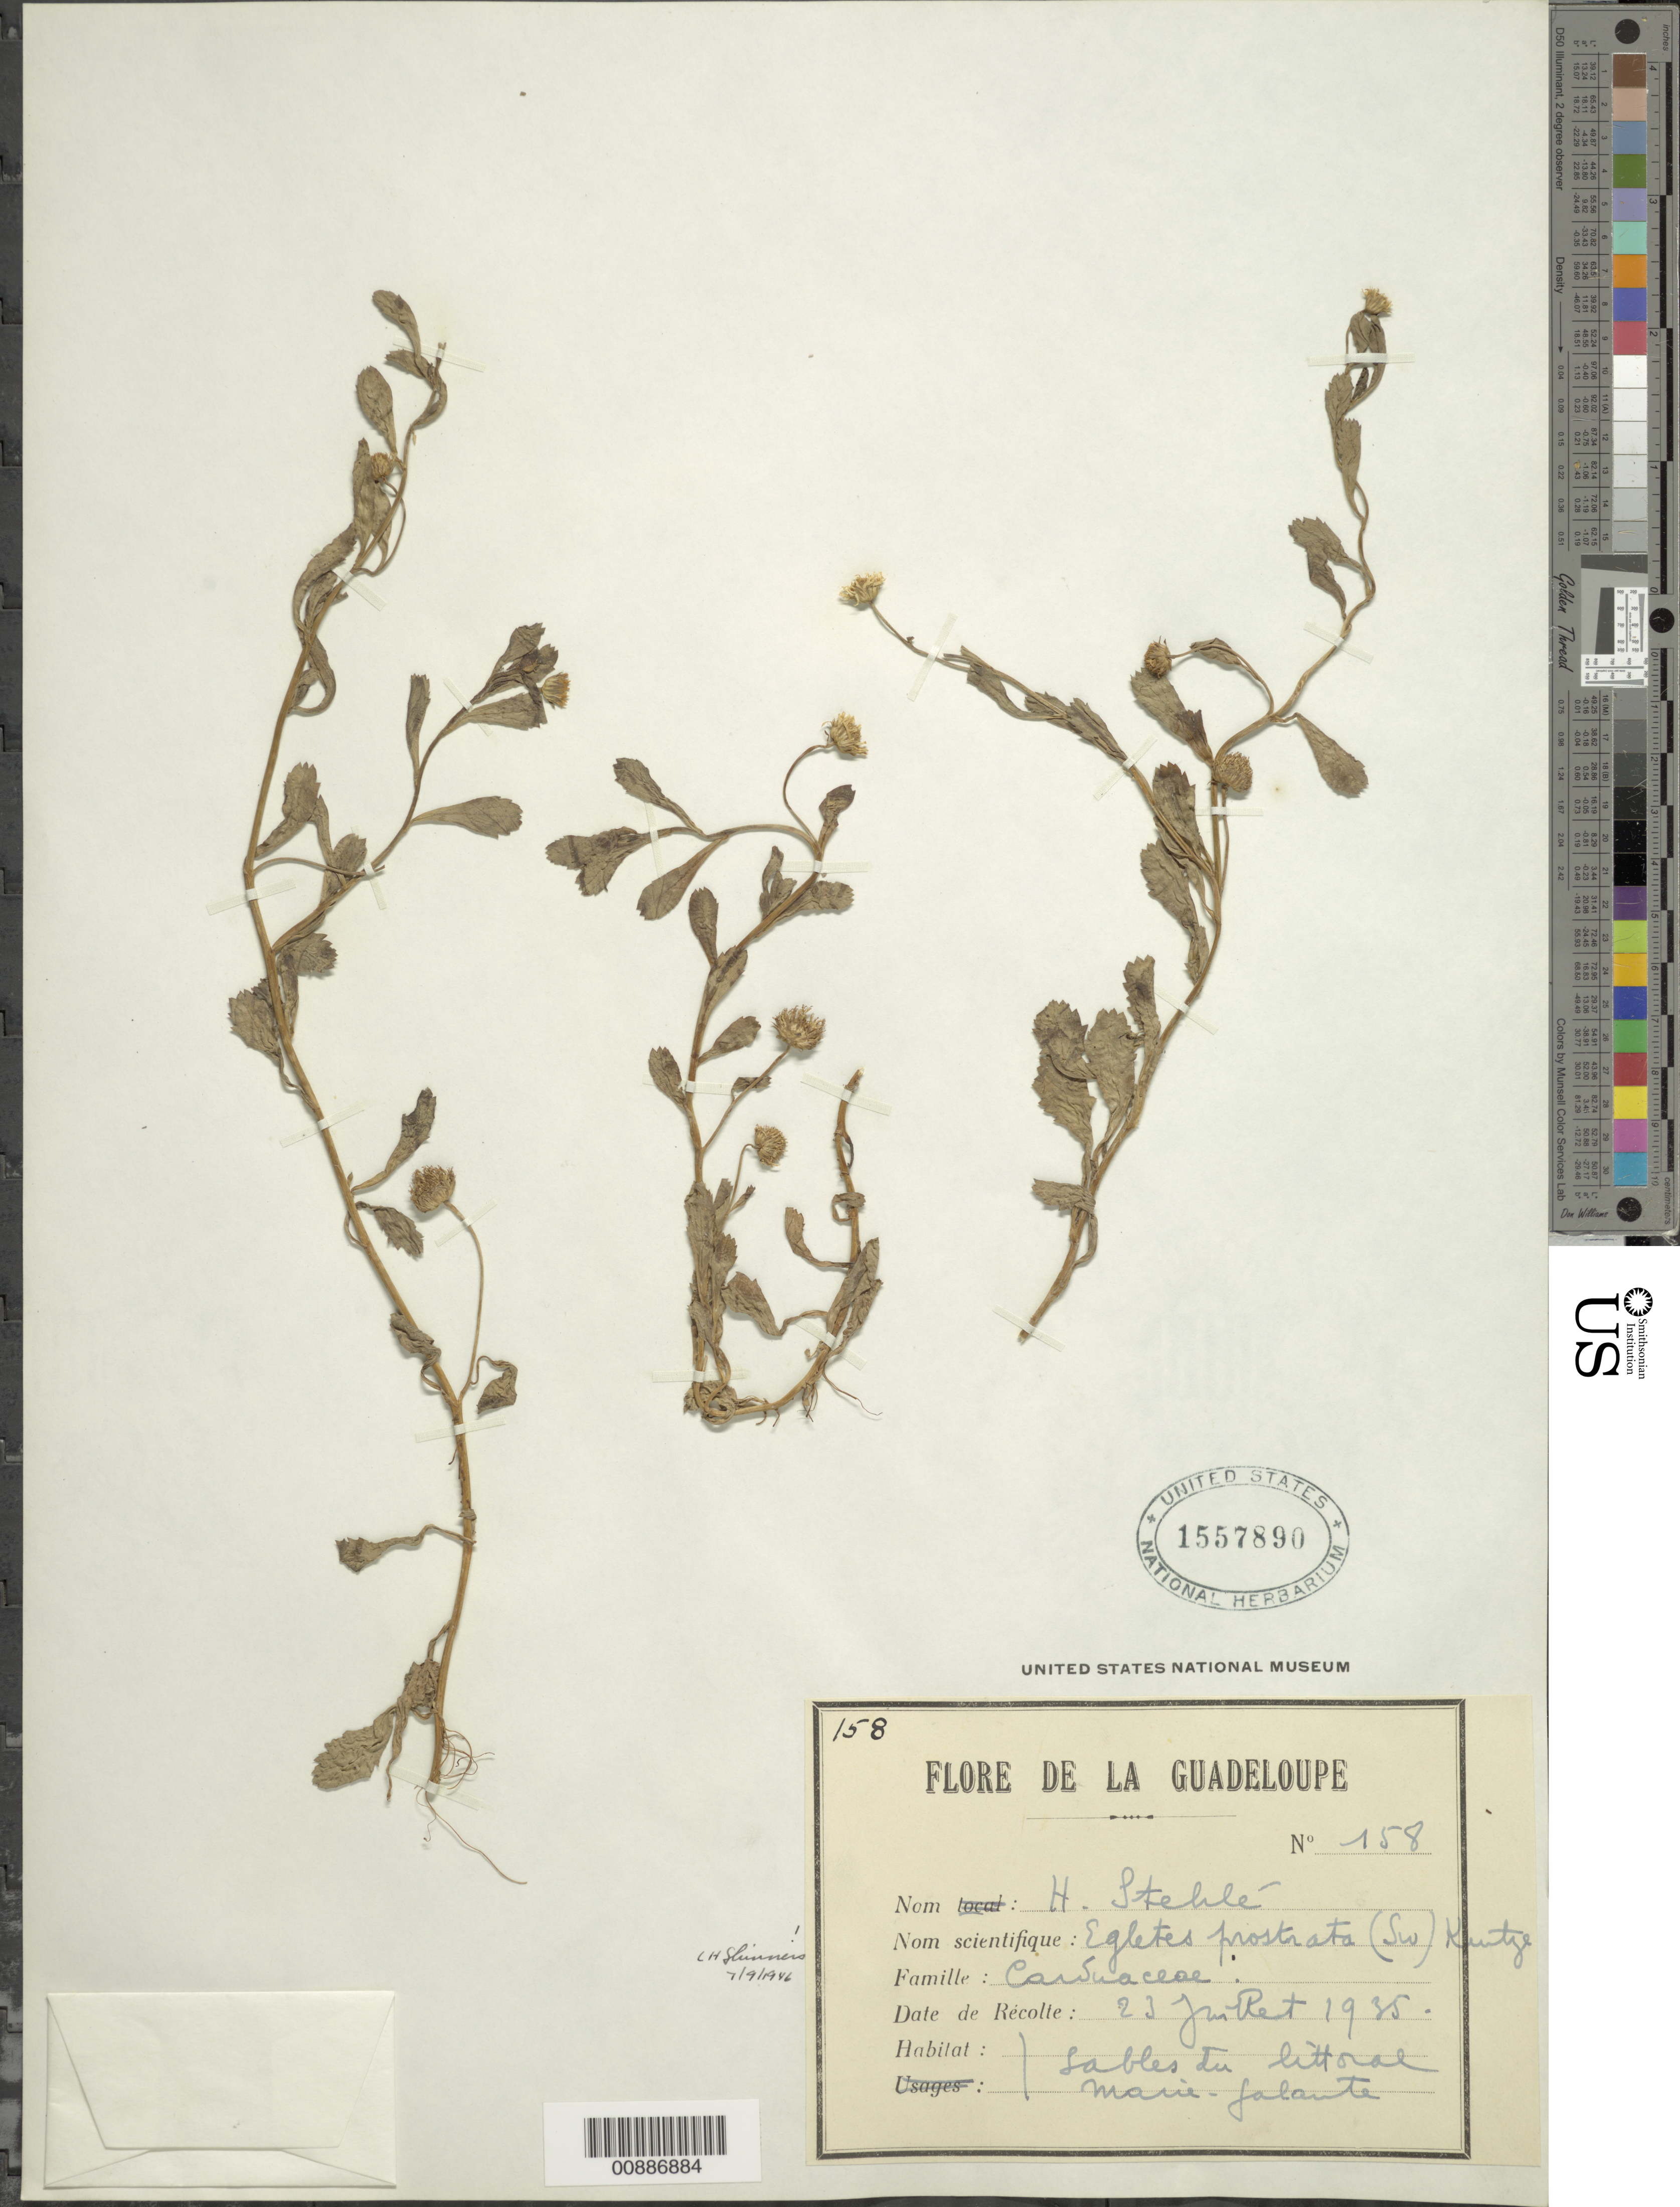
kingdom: Plantae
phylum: Tracheophyta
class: Magnoliopsida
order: Asterales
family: Asteraceae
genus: Egletes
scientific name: Egletes prostrata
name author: (Sw.) Kuntze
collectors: H. Stehlé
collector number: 158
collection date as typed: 23 Jan 1935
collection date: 1935-01-23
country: Guadeloupe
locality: Marie-Galante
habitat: Sables du littorae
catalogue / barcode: US 1557890